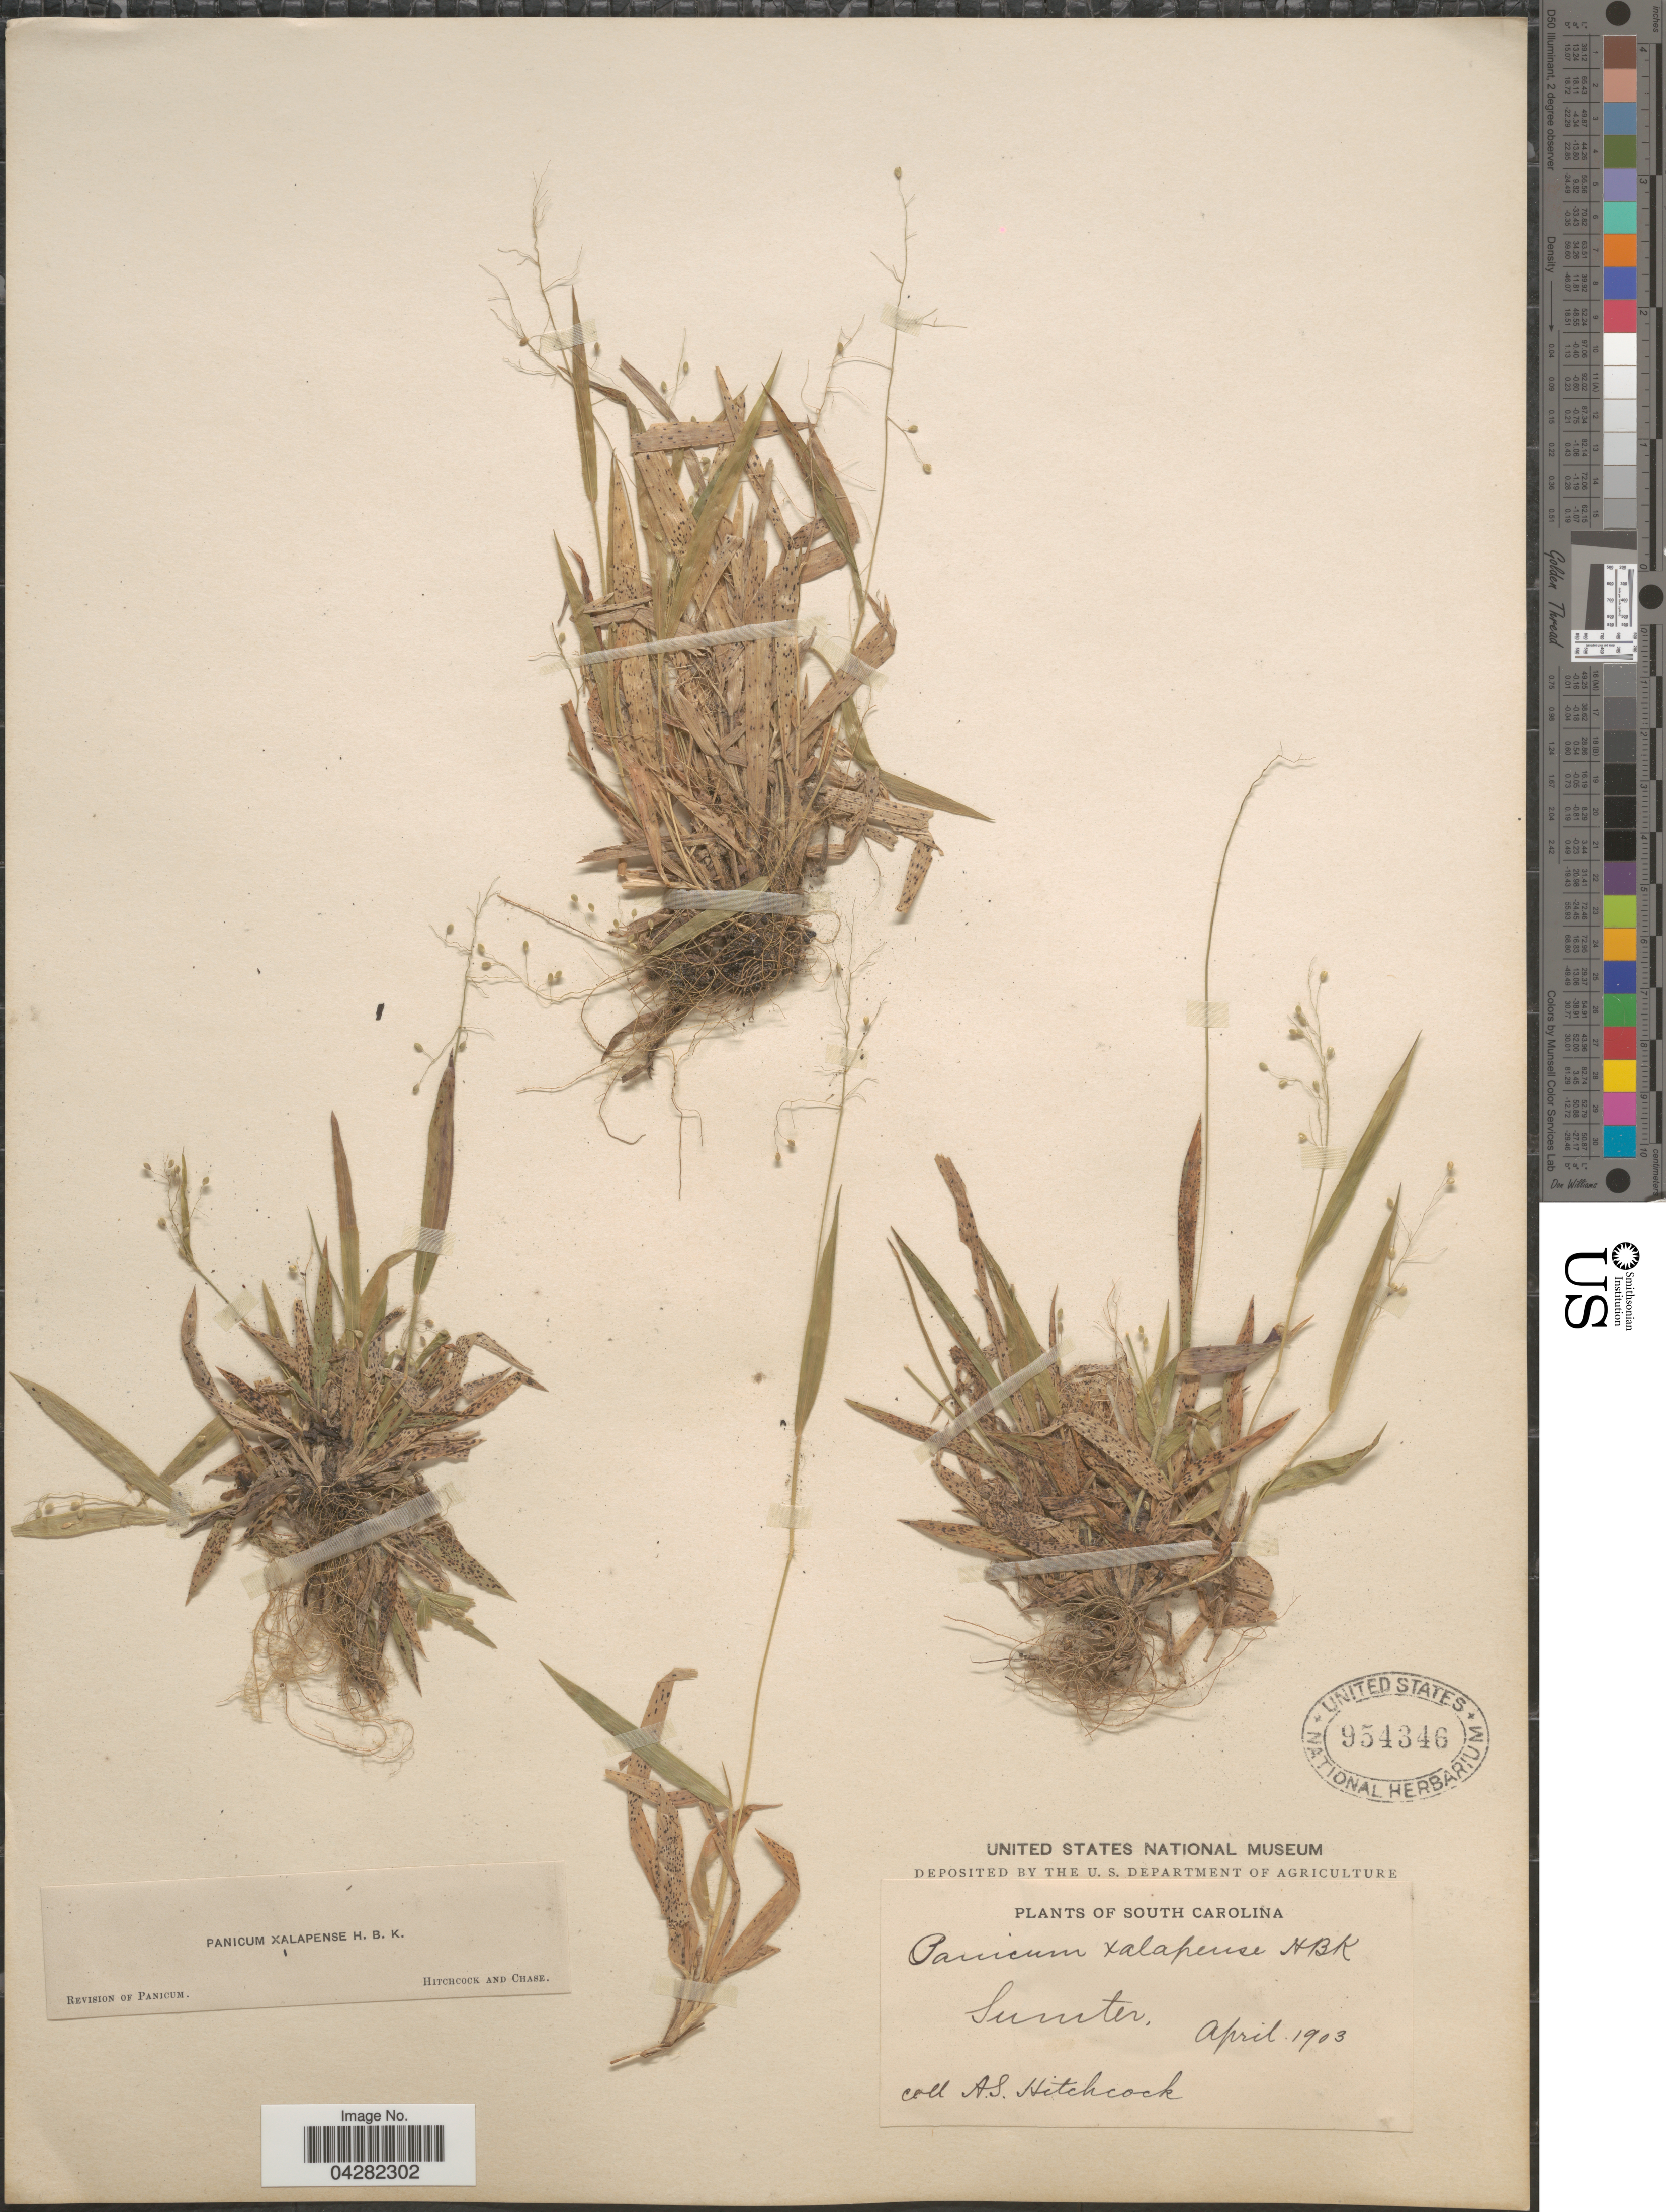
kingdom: Plantae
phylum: Tracheophyta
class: Liliopsida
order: Poales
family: Poaceae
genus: Dichanthelium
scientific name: Dichanthelium laxiflorum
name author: (Lam.) Gould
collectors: A. S. Hitchcock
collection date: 1903-04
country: United States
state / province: South Carolina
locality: Sumter.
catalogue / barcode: US 954346